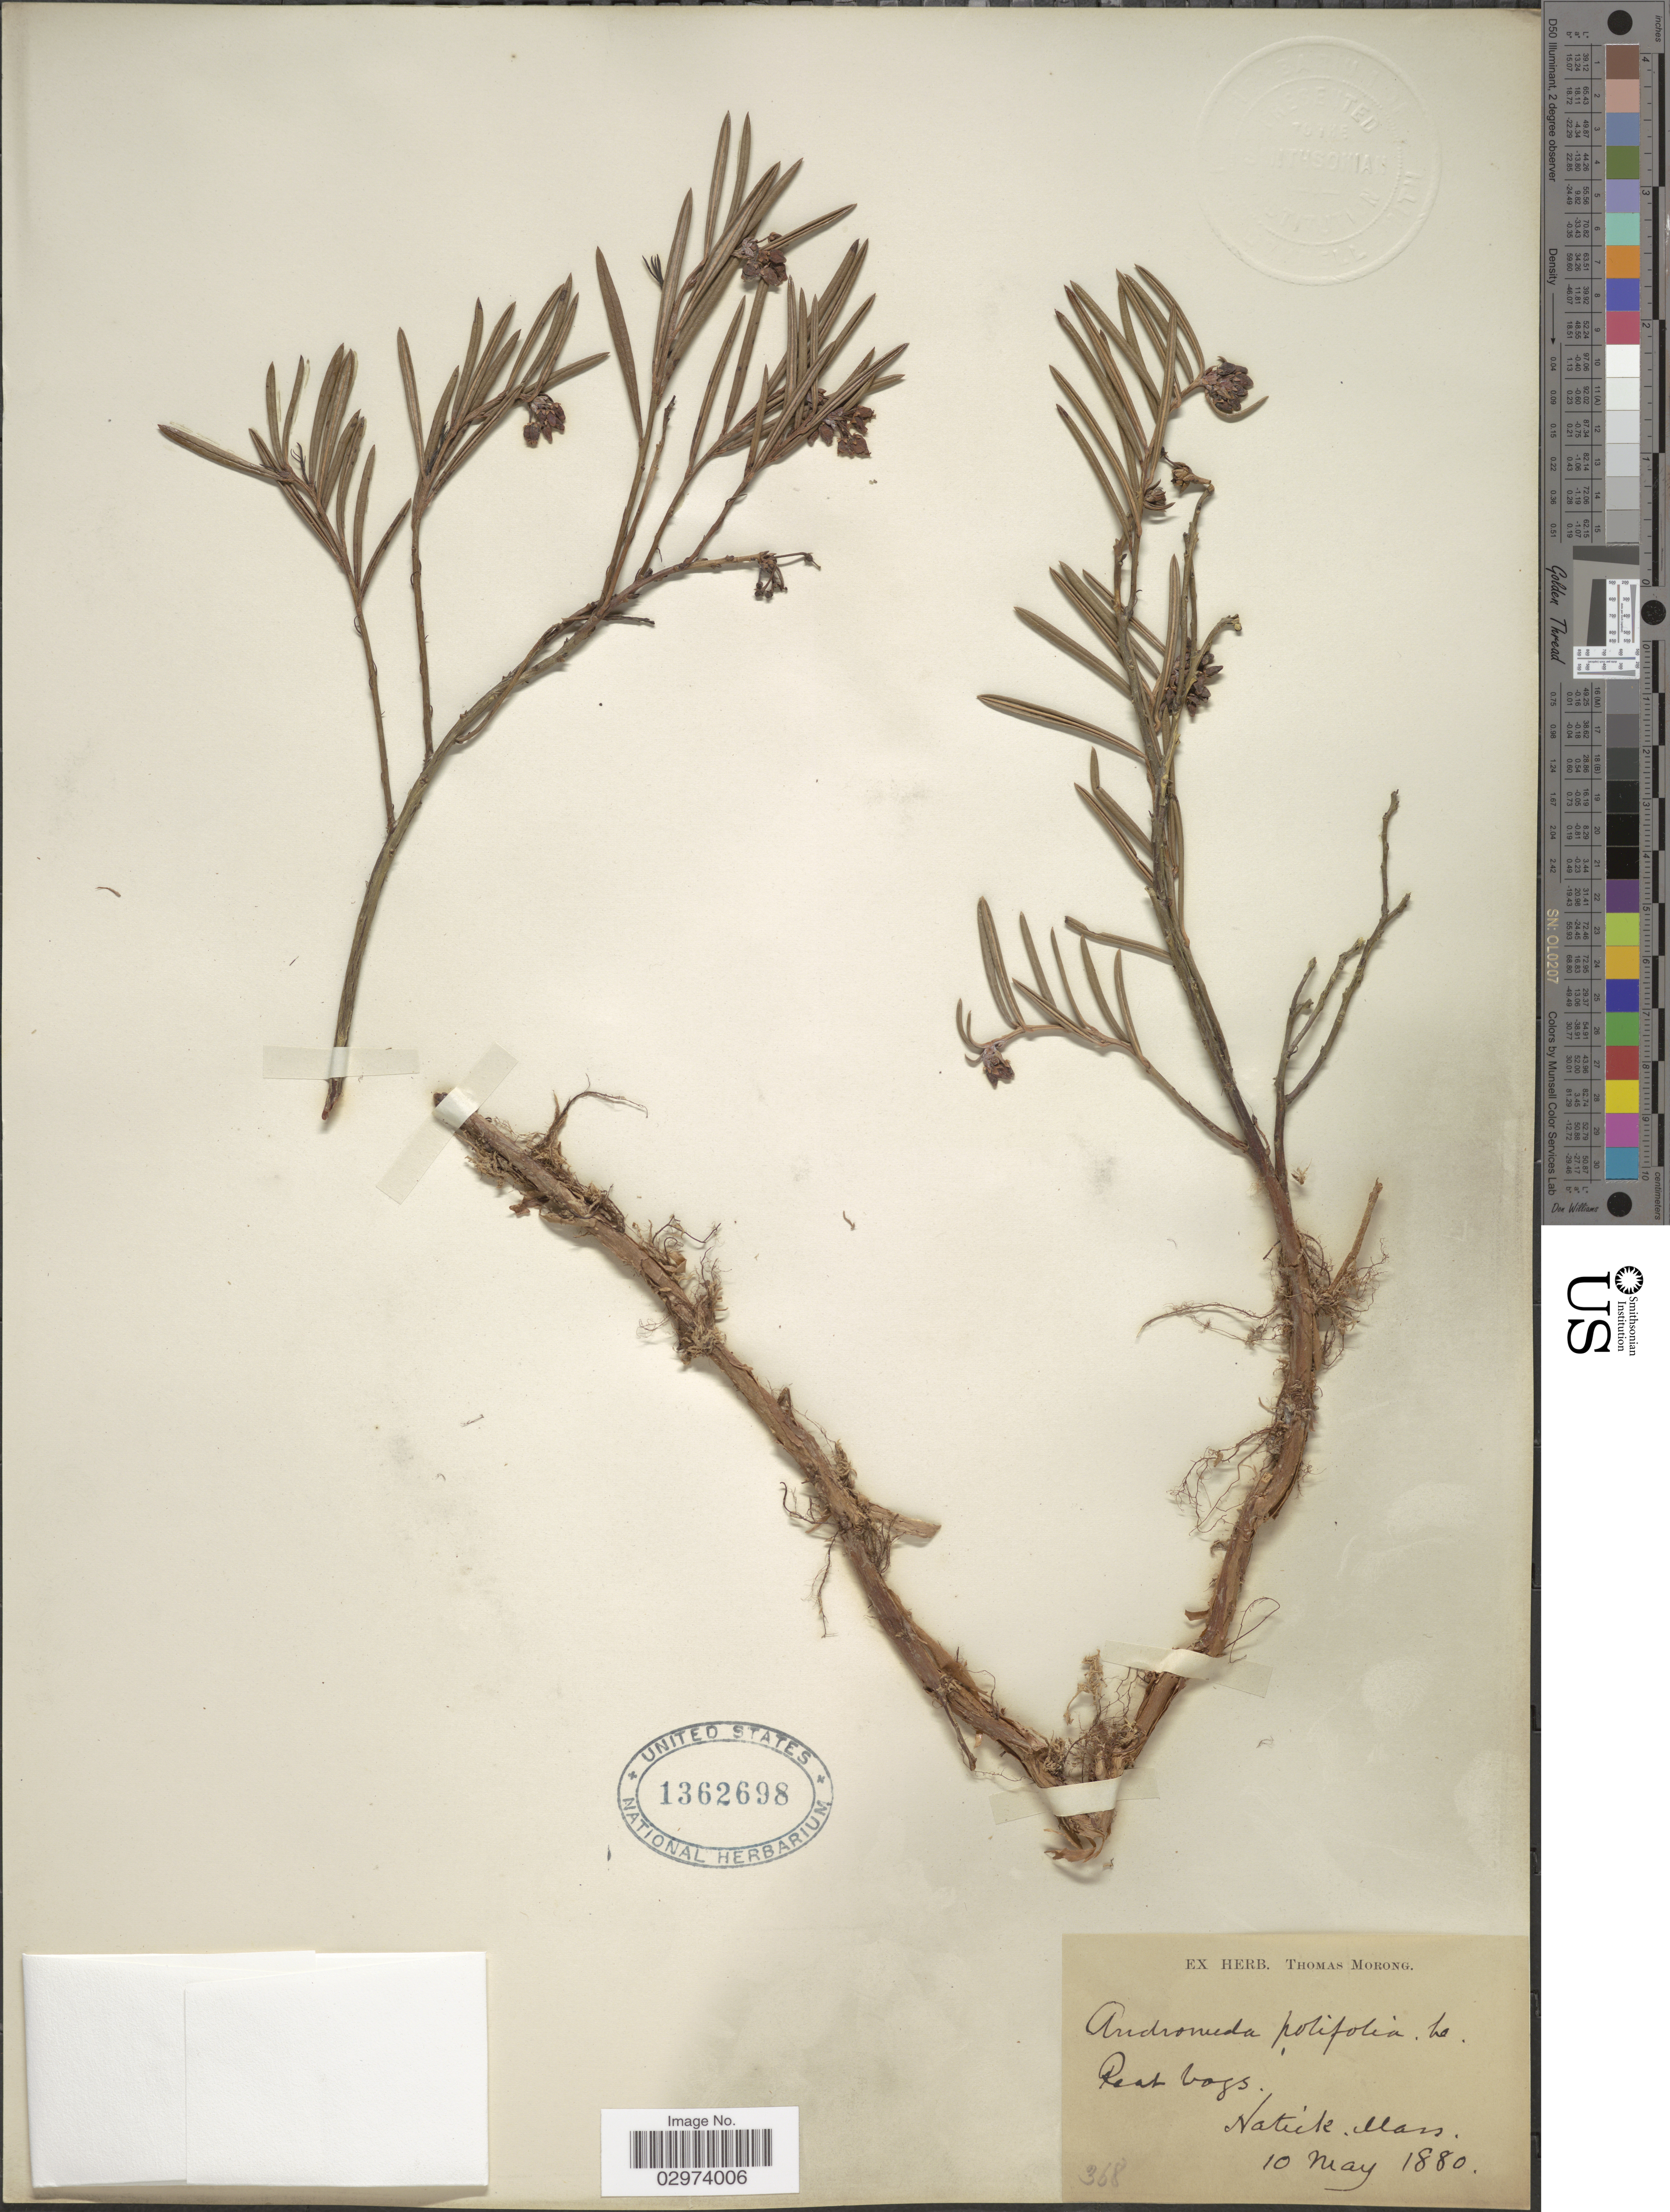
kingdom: Plantae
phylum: Tracheophyta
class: Magnoliopsida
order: Ericales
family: Ericaceae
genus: Andromeda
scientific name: Andromeda polifolia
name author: L.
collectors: ex Herb. T. Morong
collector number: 368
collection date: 1880-05-10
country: United States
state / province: Massachusetts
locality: Peak bogs. Natiek, Mass.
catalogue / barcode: US 1362698